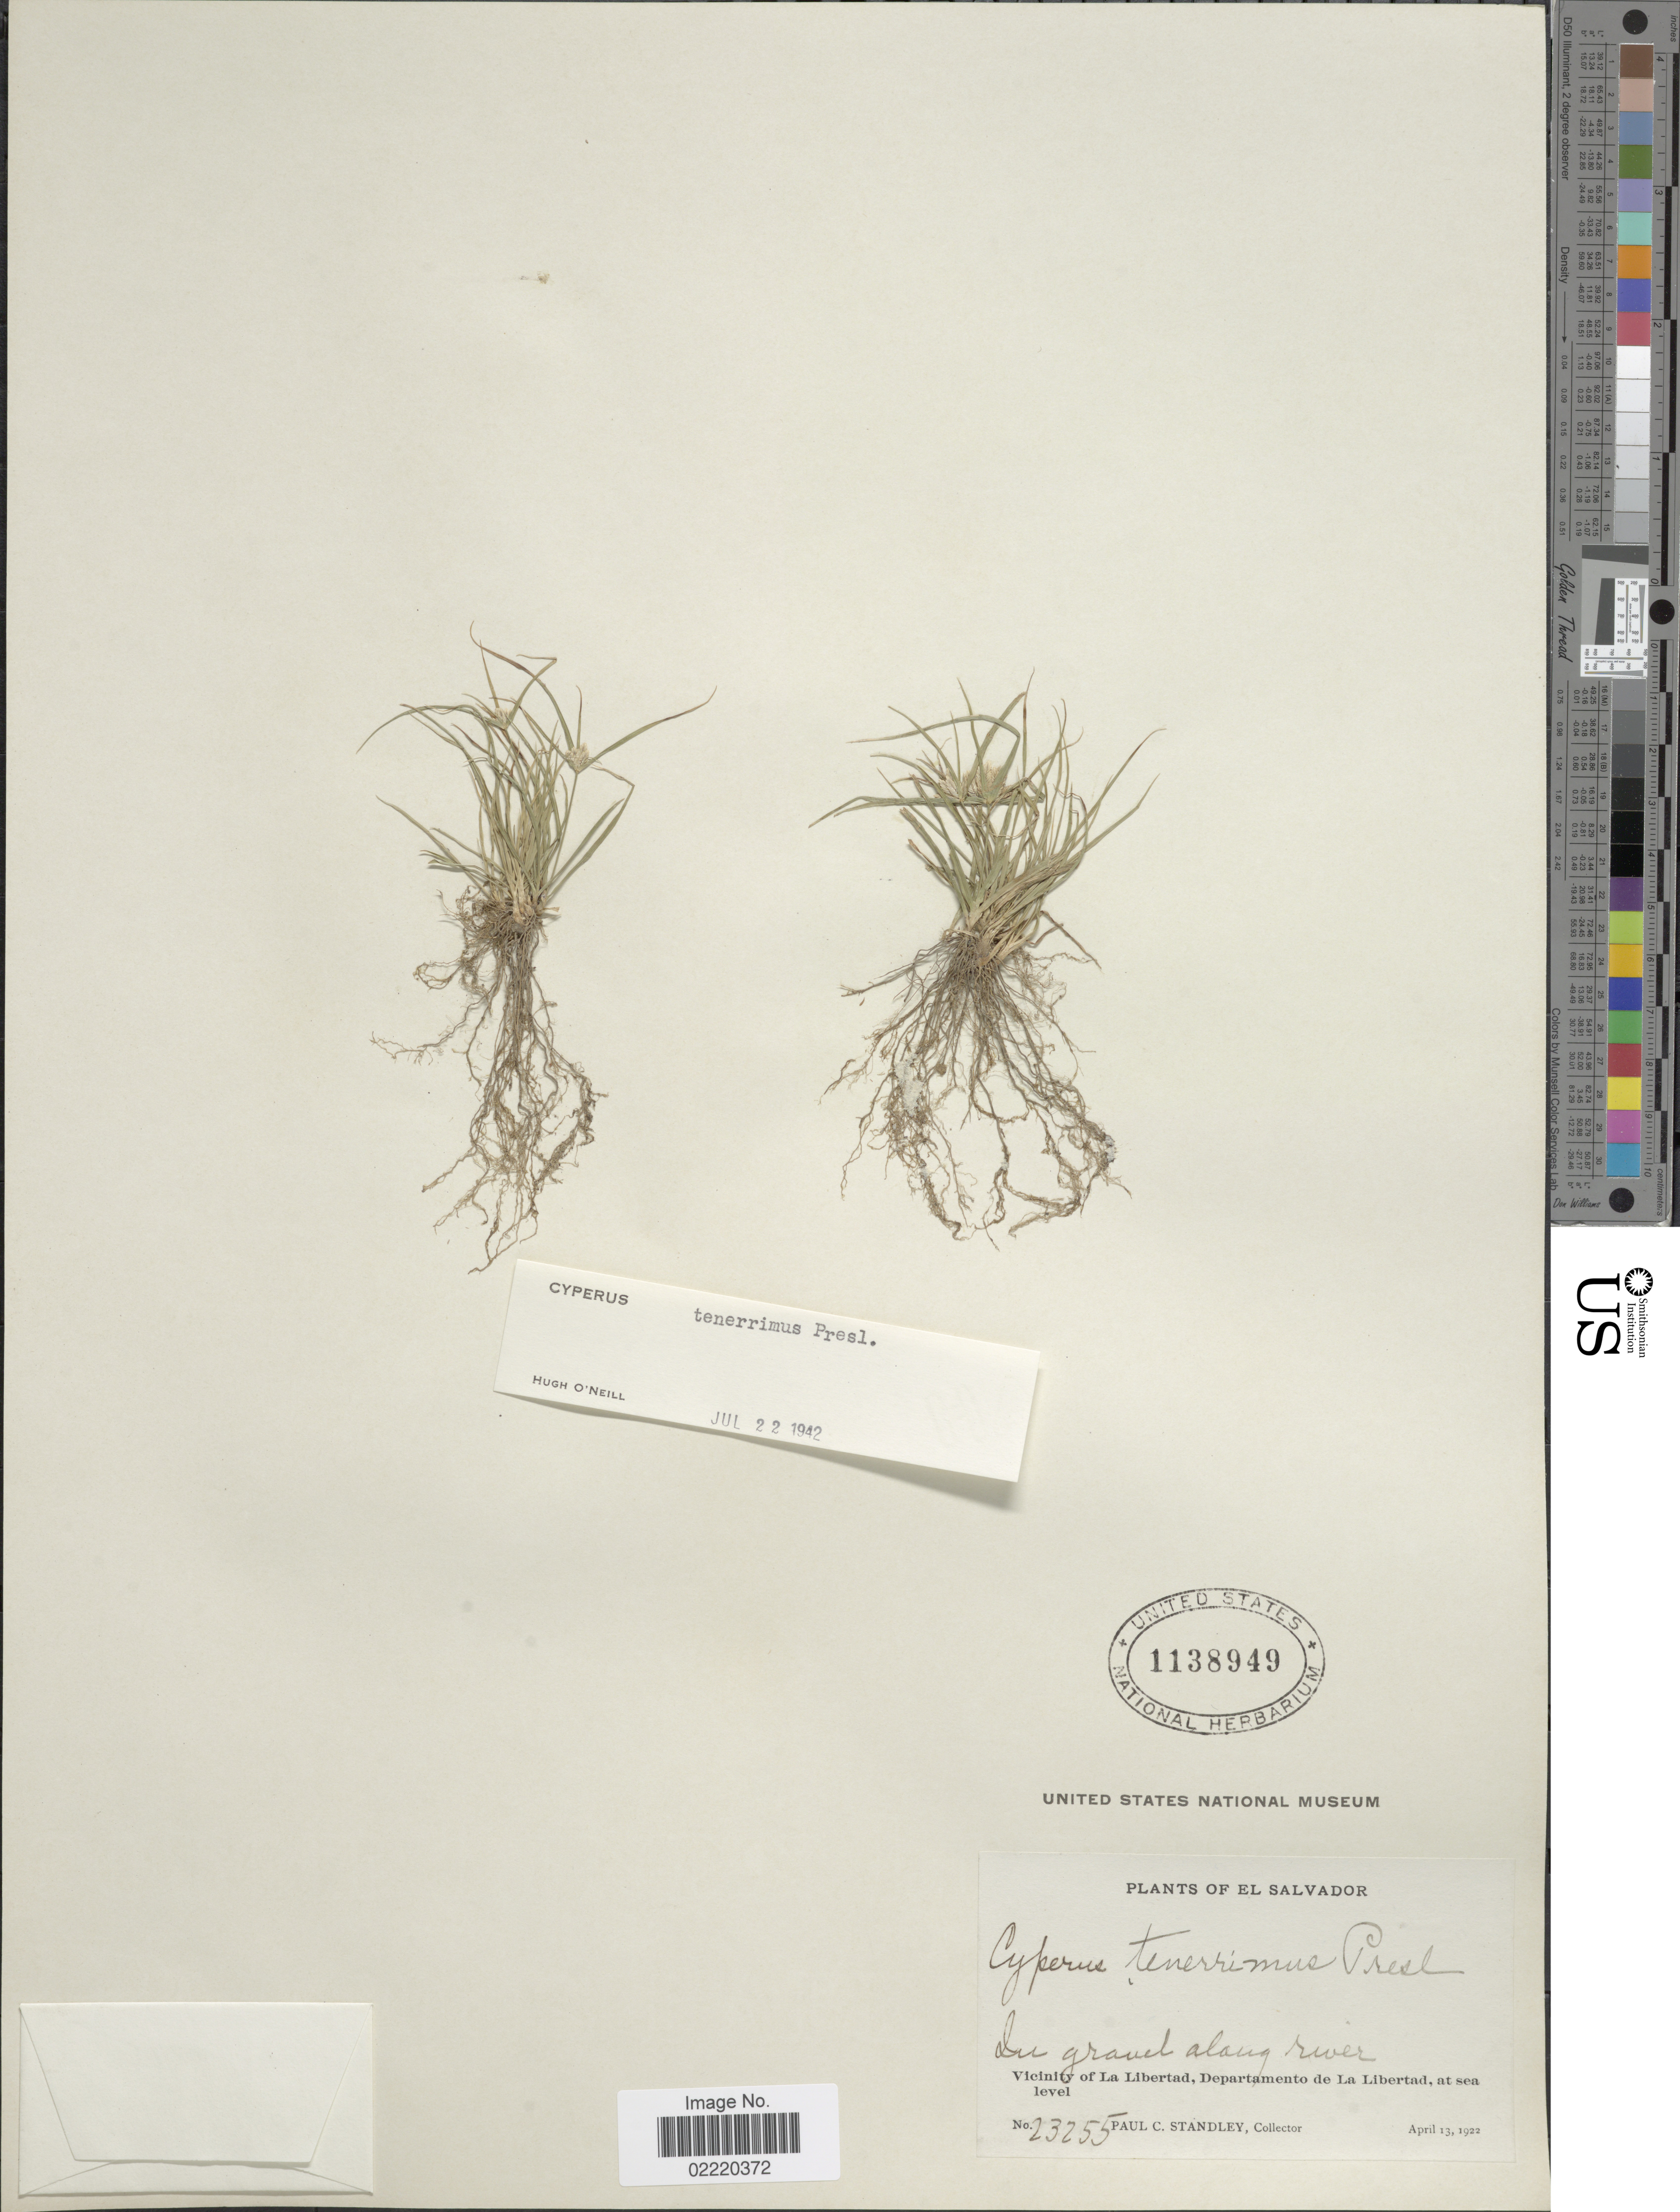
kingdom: Plantae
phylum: Tracheophyta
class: Liliopsida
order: Poales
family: Cyperaceae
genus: Cyperus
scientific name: Cyperus tenerrimus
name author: J. Presl & C. Presl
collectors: P. C. Standley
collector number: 23255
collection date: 1922-04-13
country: El Salvador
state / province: La Libertad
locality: In gravel along river, Vicinity of La Libertad.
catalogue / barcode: US 1138949